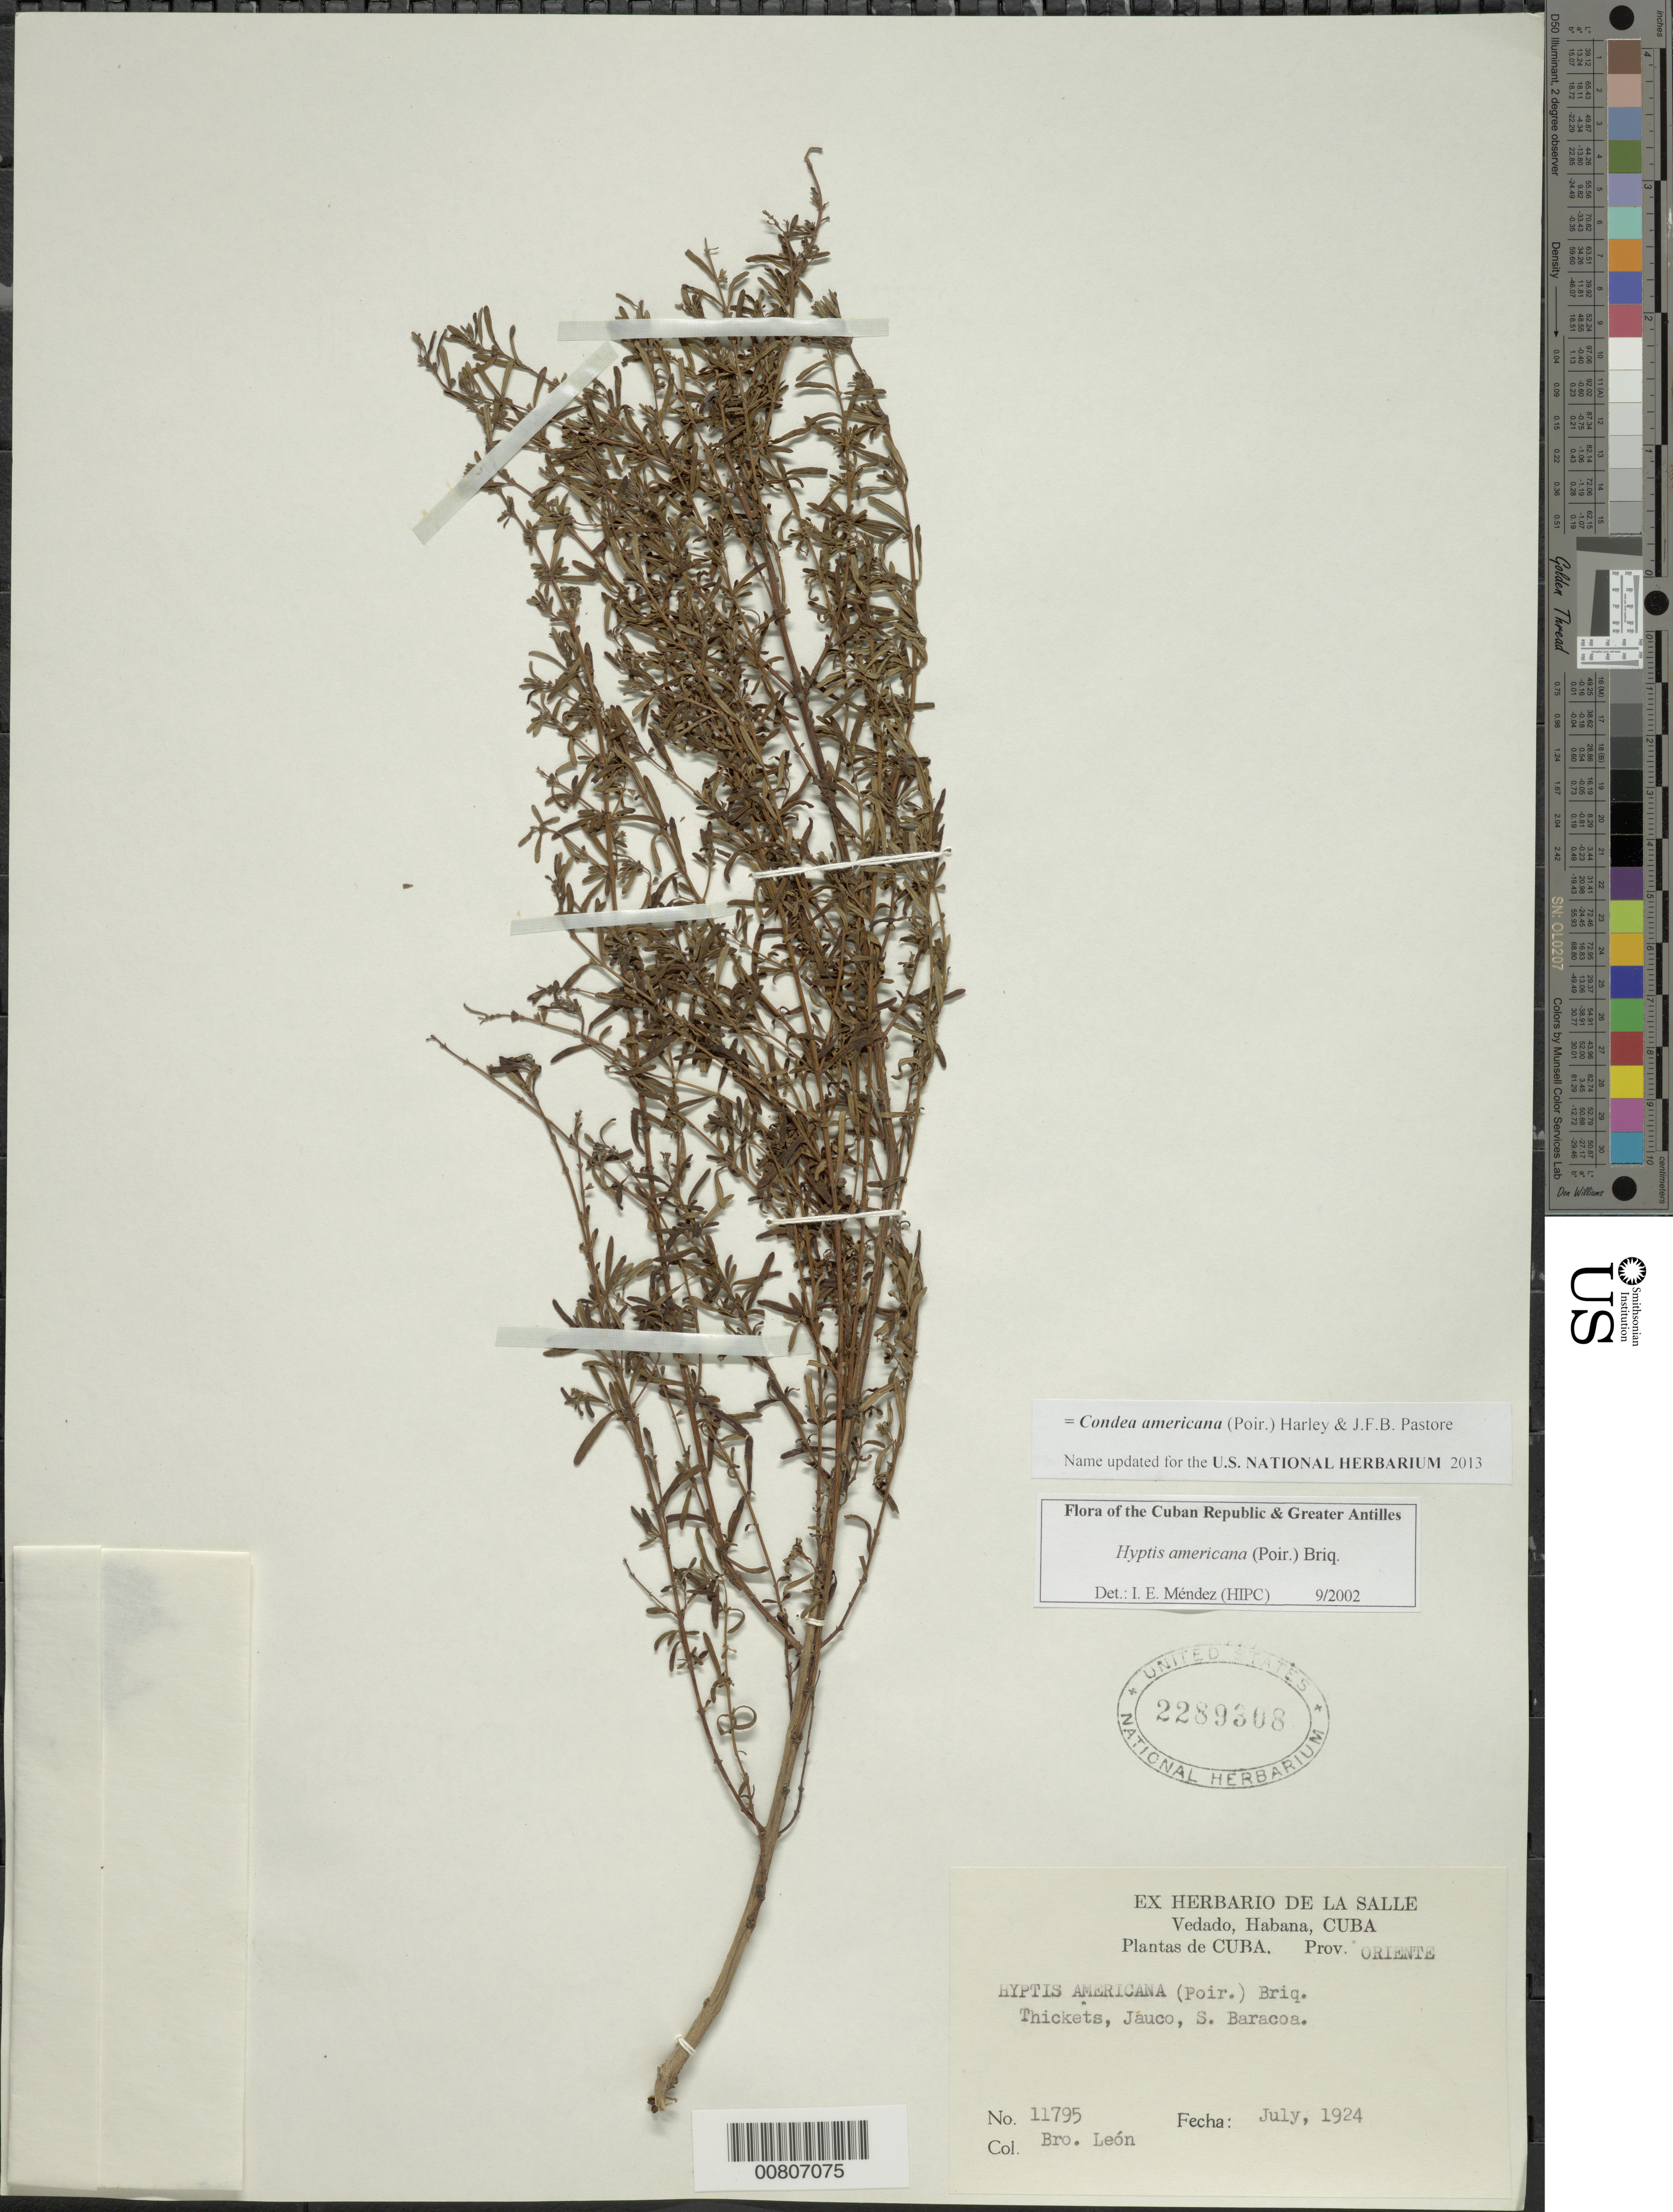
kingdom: Plantae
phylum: Tracheophyta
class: Magnoliopsida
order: Lamiales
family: Lamiaceae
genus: Condea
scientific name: Condea americana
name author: (Poir.) Harley & J.F.B. Pastore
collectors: Bro. León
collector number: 11795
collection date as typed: Jul 1924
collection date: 1924-07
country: Cuba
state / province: Guantanamo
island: Cuba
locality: Jauco, S Baracoa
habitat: Thickets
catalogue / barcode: US 2289308